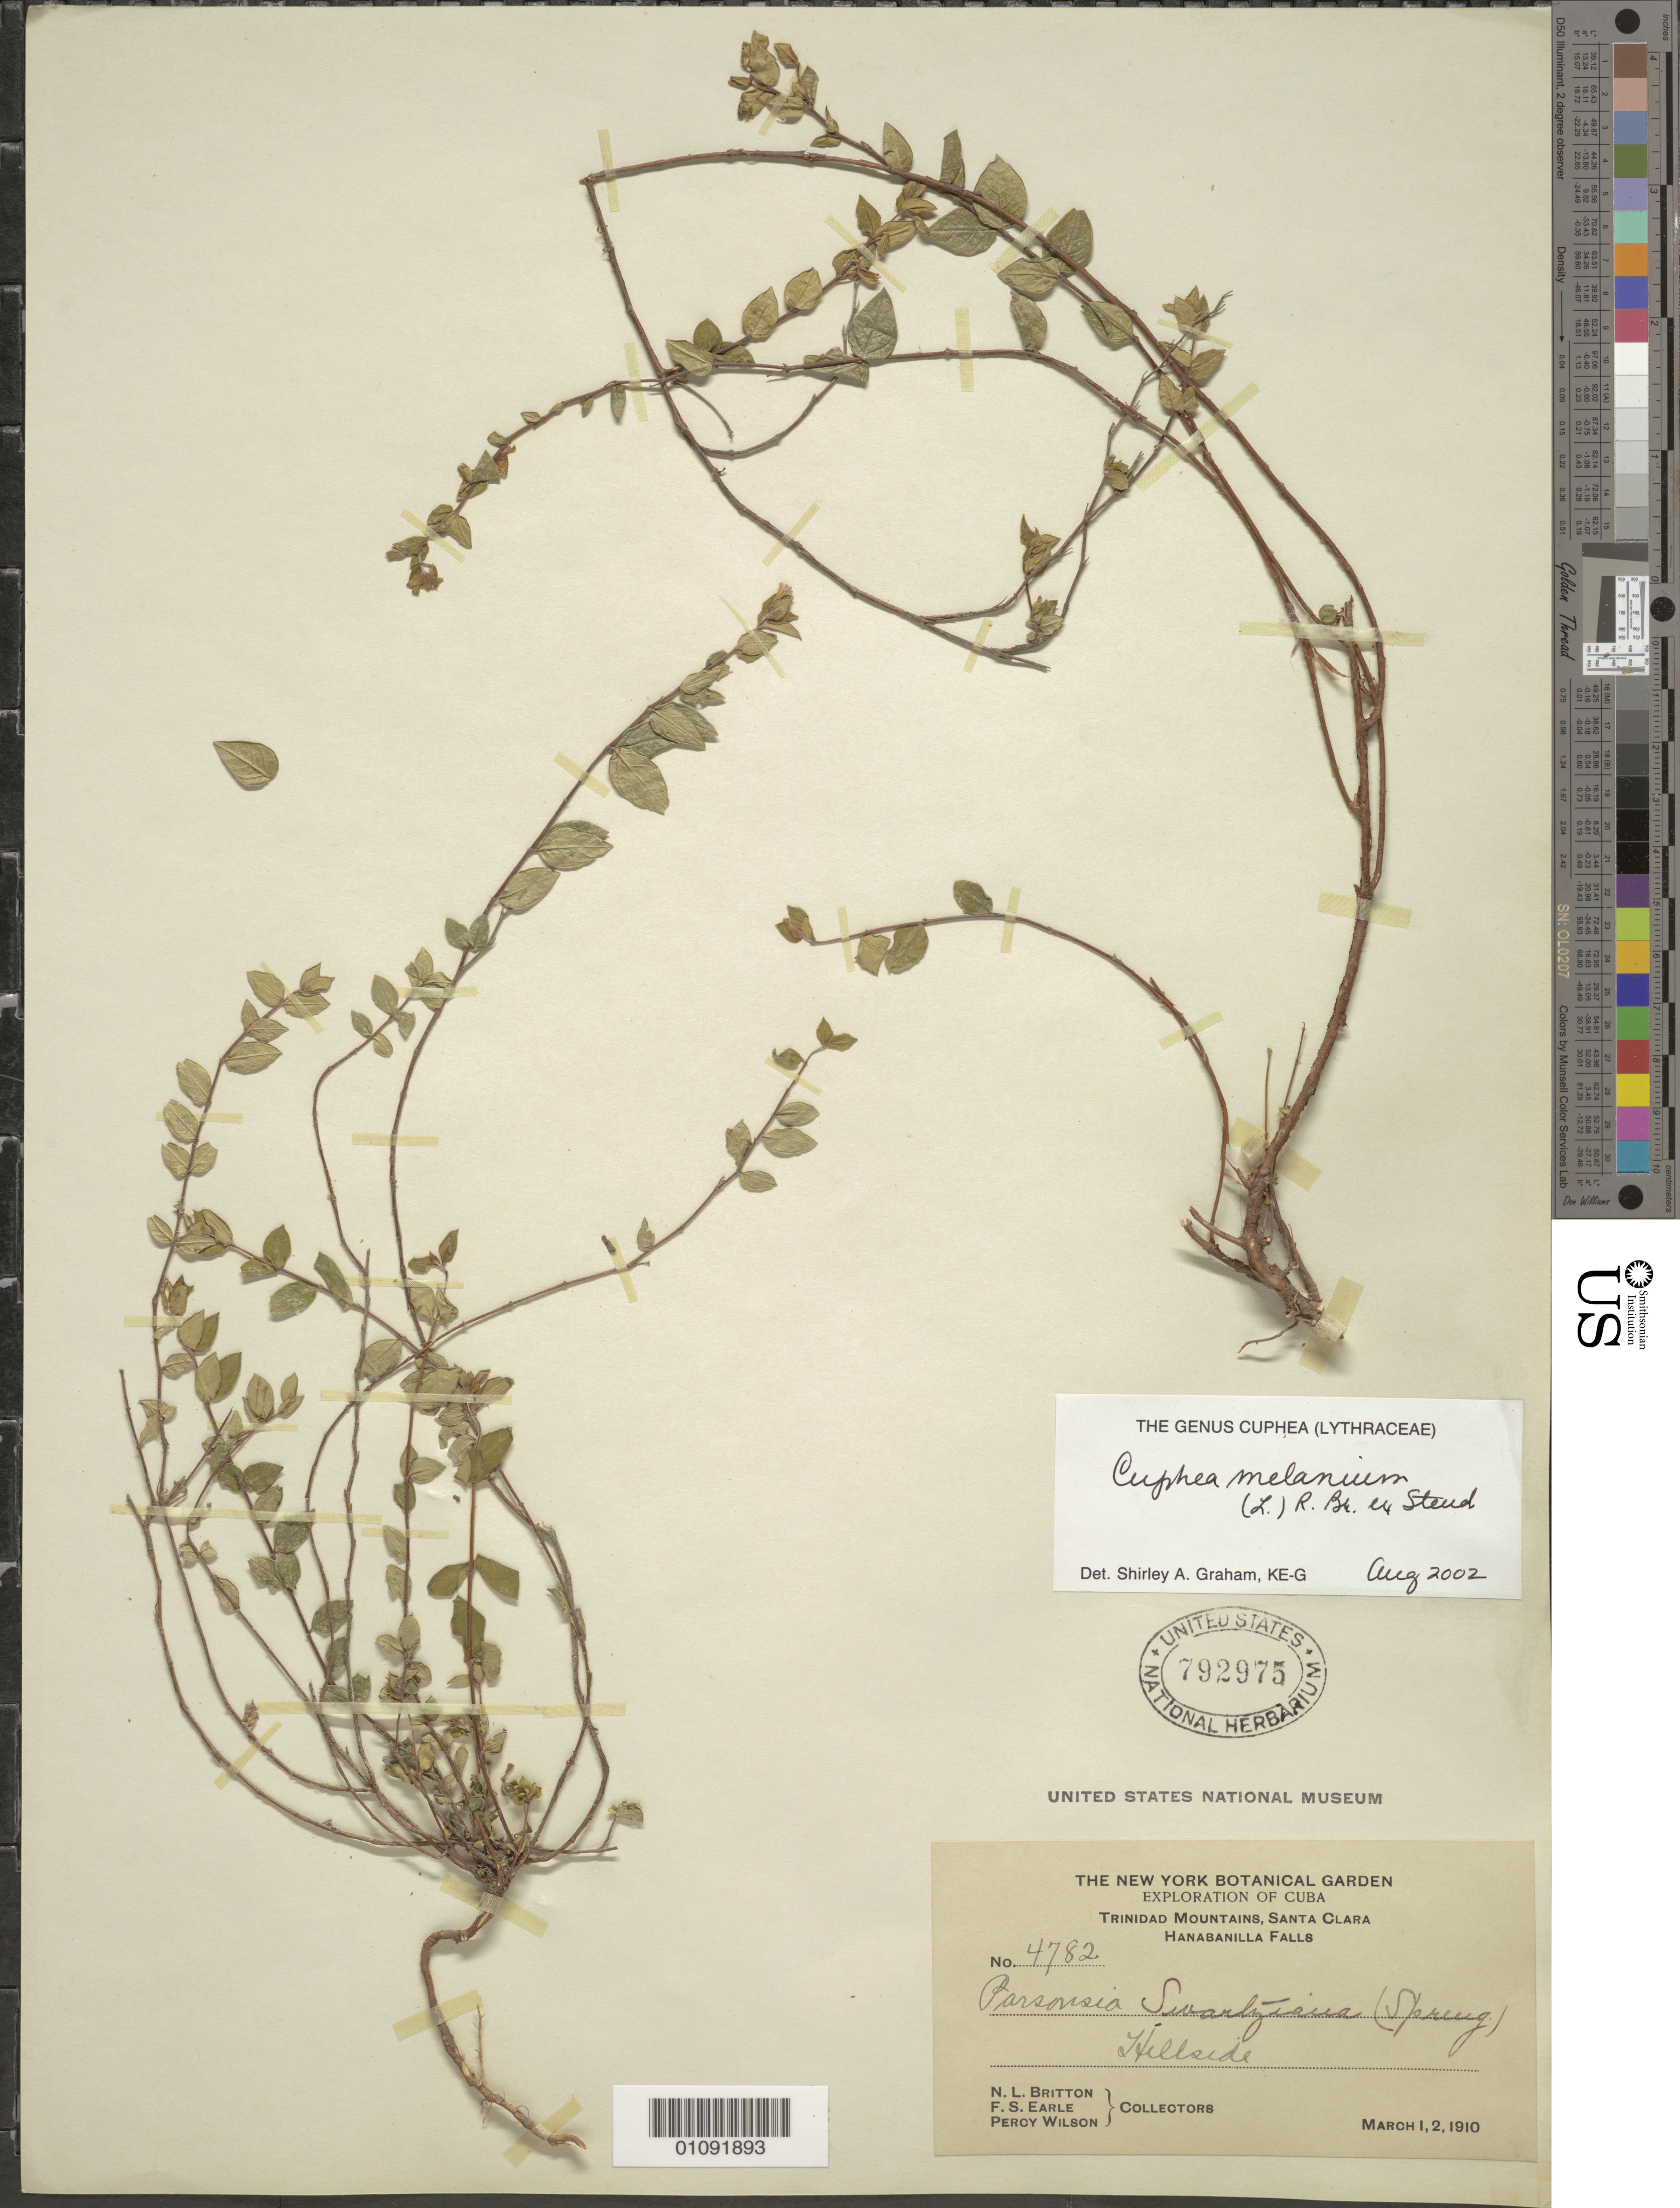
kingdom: Plantae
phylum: Tracheophyta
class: Magnoliopsida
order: Myrtales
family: Lythraceae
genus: Cuphea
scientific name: Cuphea melanium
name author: (L.) Cramer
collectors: N. Britton, F. S. Earle & P. Wilson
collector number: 4782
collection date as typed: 01 Mar 1910 and 02 Mar 1910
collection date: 1910-03-01,1910-03-02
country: Cuba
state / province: Villa Clara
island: Cuba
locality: Santa Clara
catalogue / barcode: US 792975